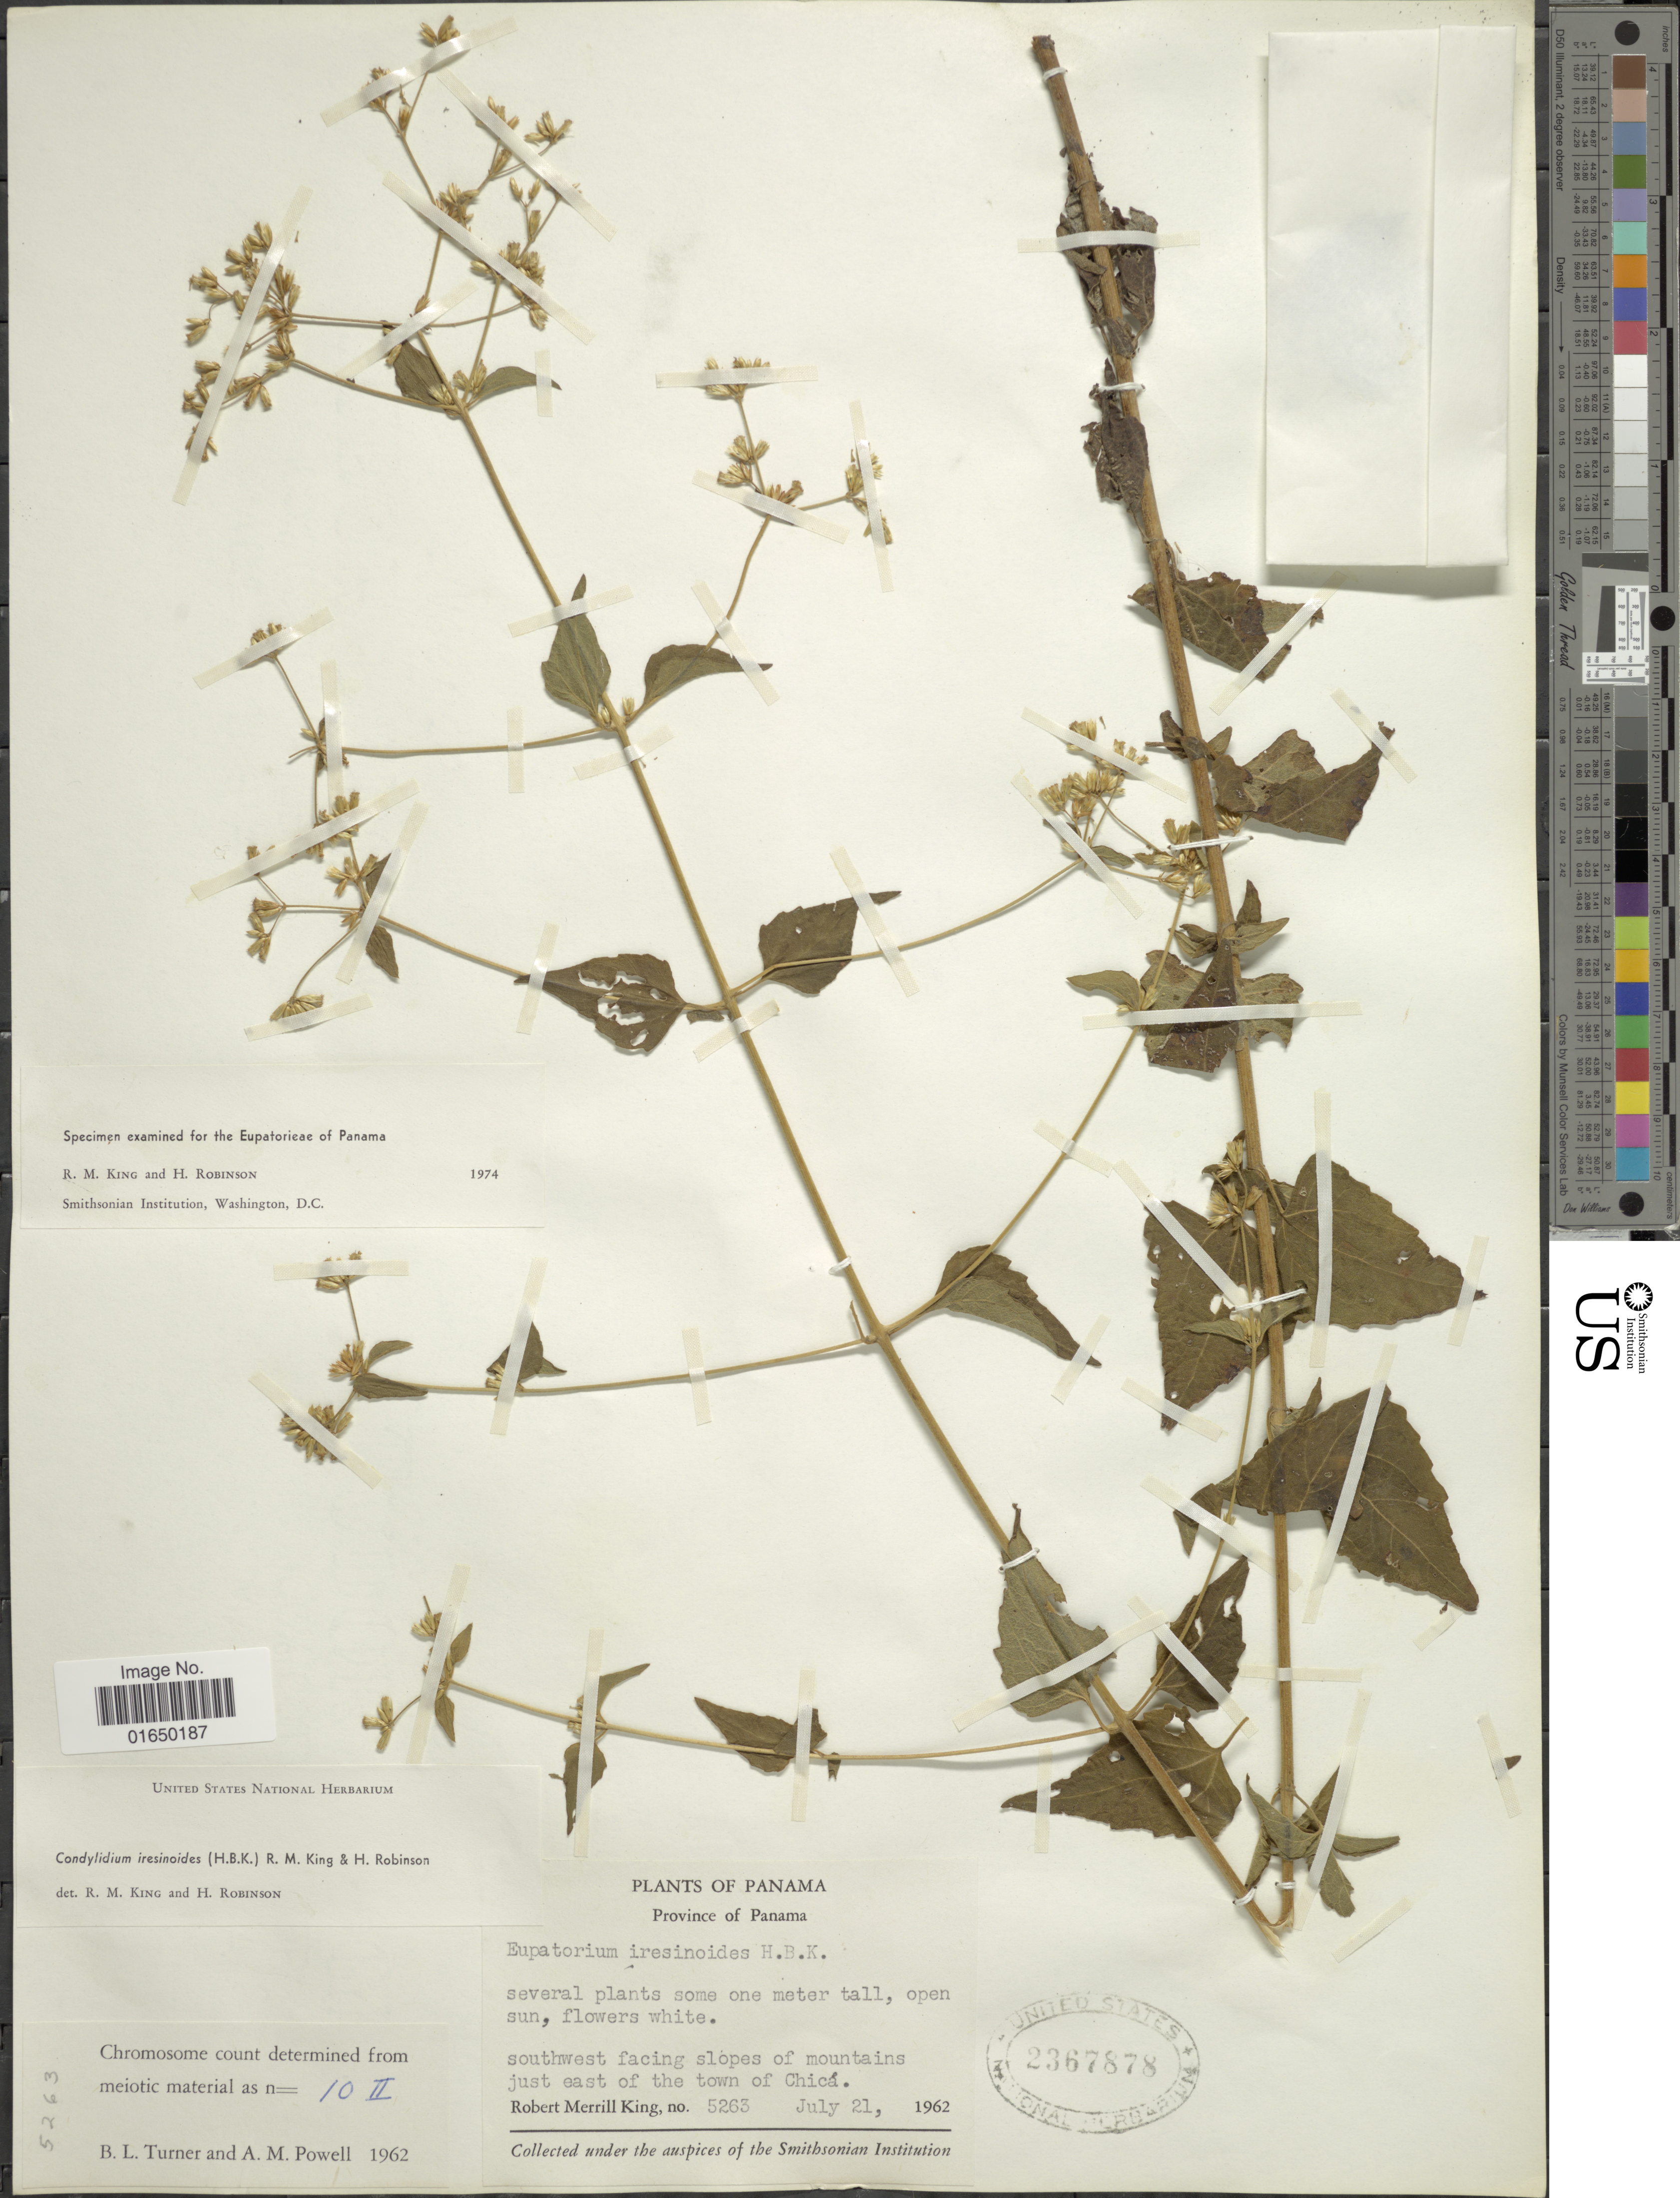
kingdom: Plantae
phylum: Tracheophyta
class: Magnoliopsida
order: Asterales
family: Asteraceae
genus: Condylidium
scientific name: Condylidium iresinoides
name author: (Kunth) R.M. King & H. Rob.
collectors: R. M. King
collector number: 5263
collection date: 1962-07-21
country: Panama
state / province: Panamá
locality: Southwest facing slopes of mountains just east of the town of Chicá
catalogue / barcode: US 2367878